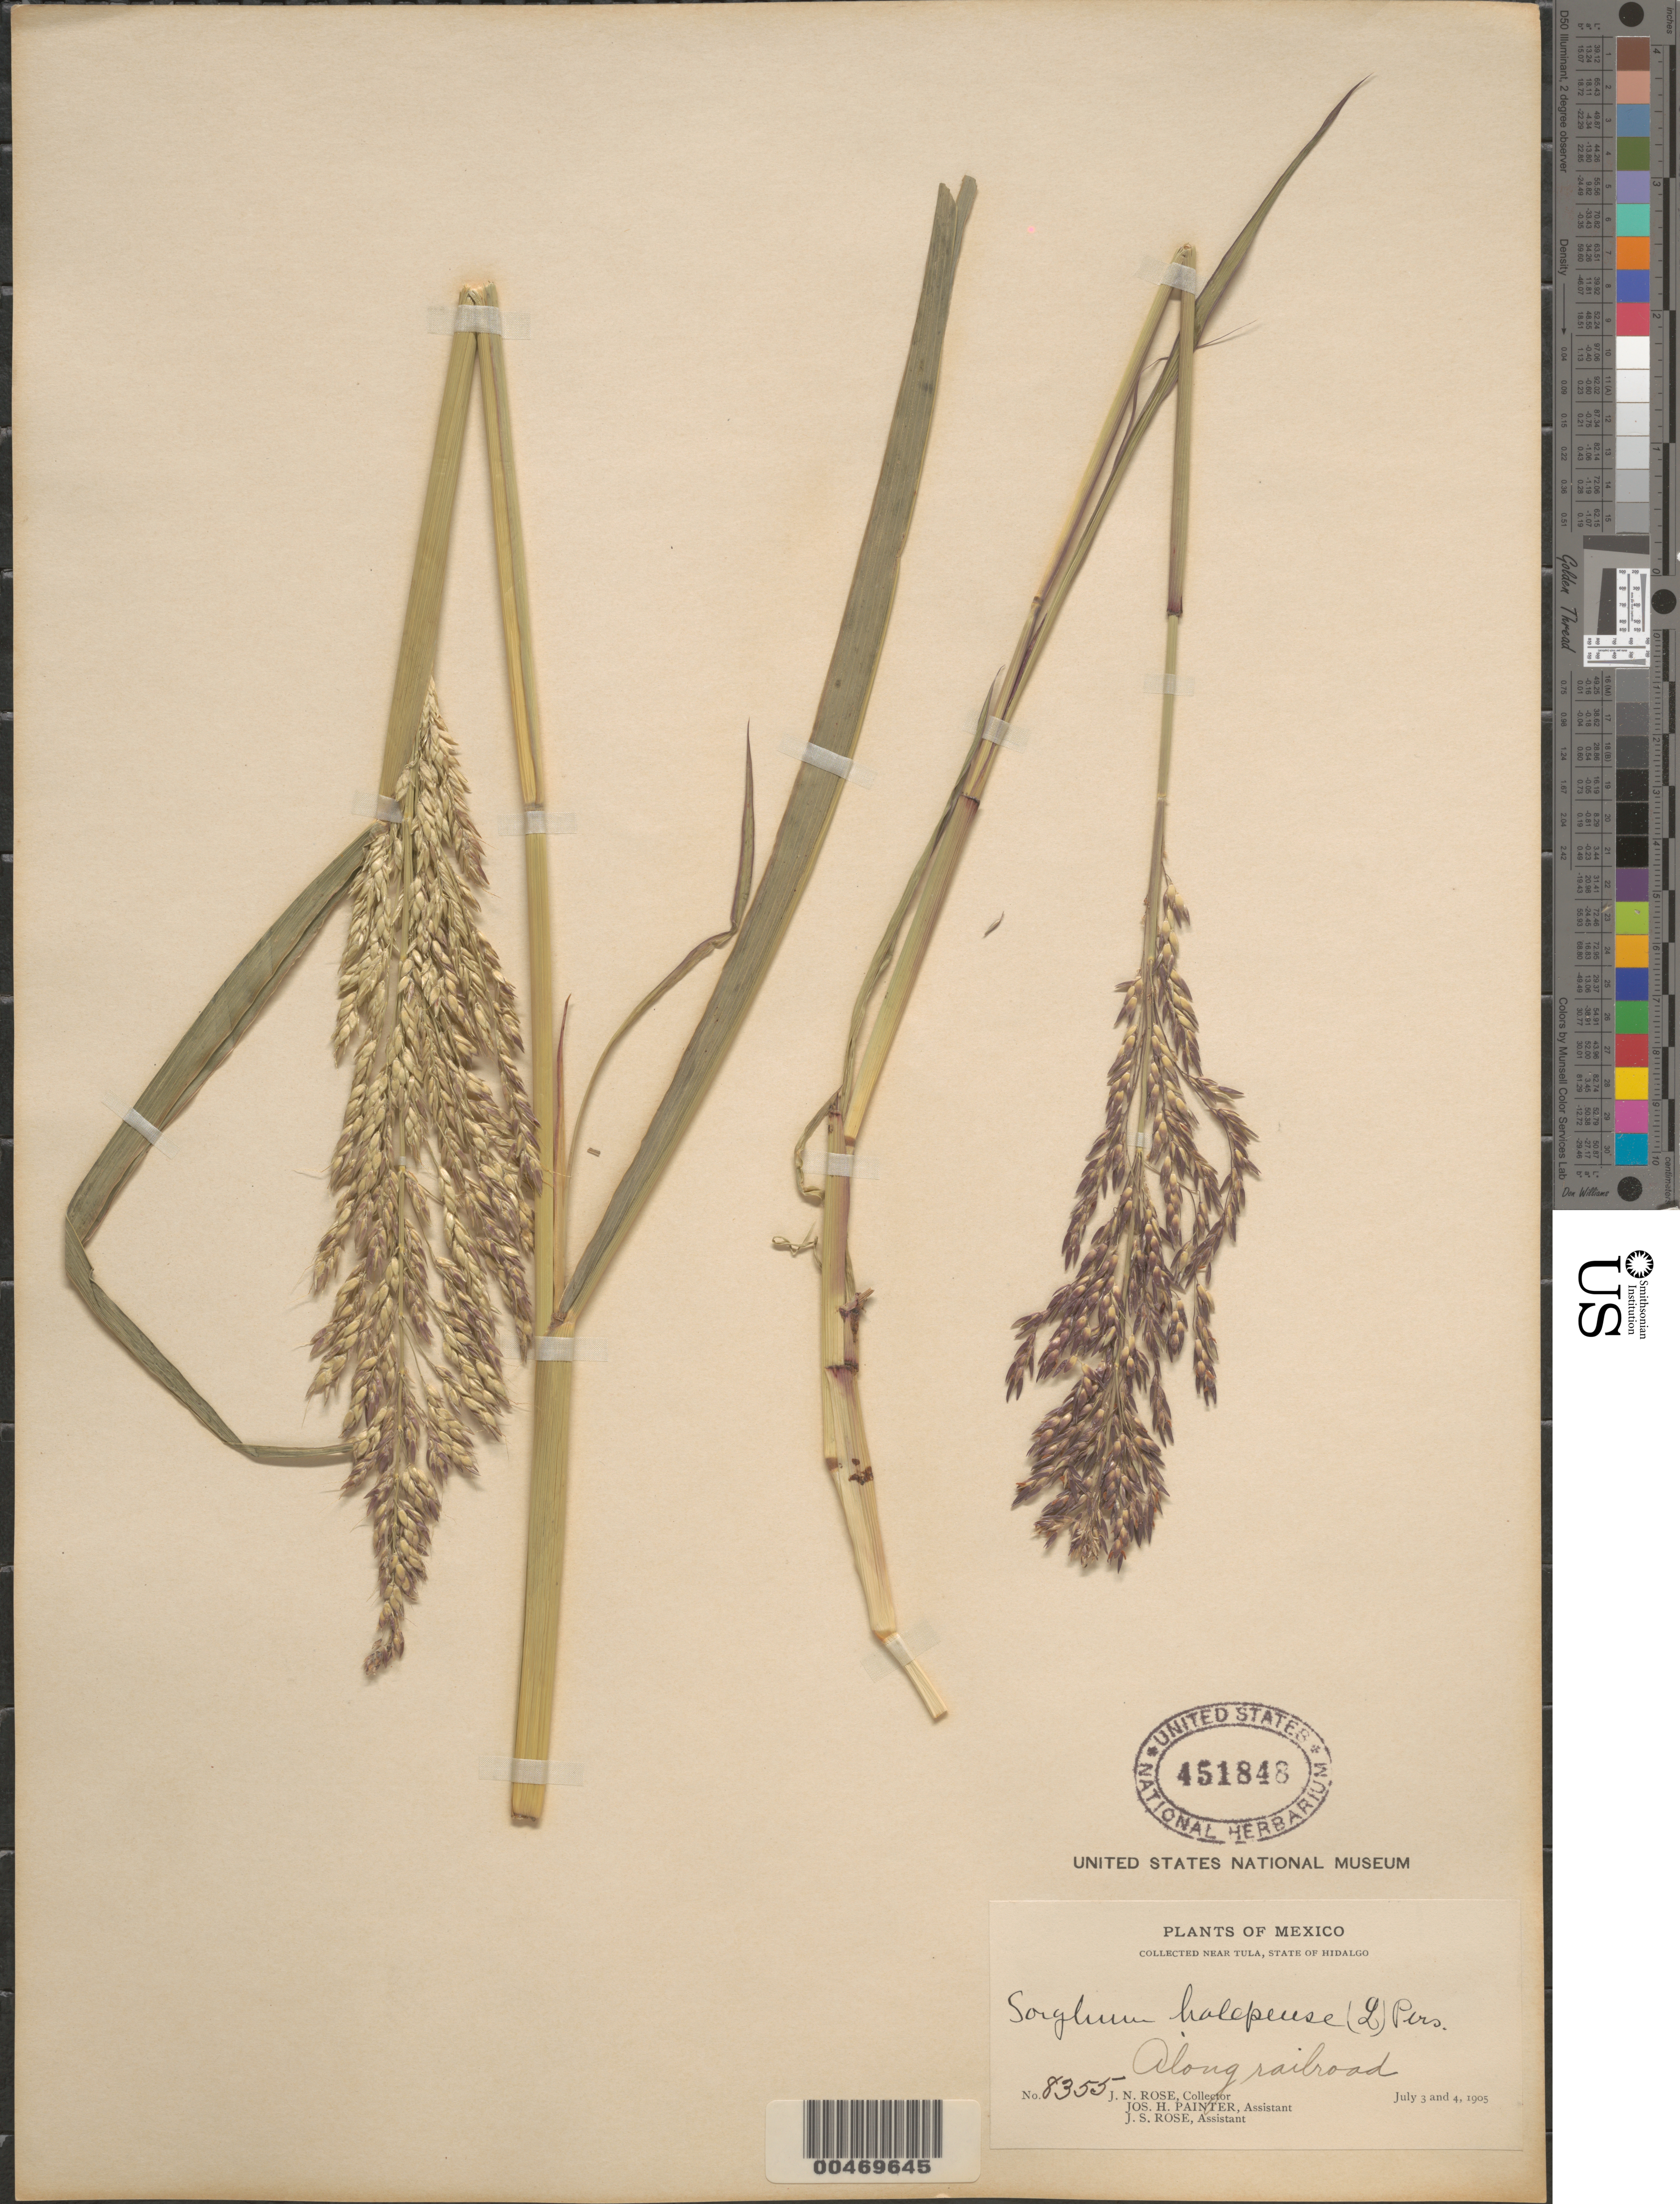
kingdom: Plantae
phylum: Tracheophyta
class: Liliopsida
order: Poales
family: Poaceae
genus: Sorghum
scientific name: Sorghum halepense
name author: (L.) Pers.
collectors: J. N. Rose, J. H. Painter & J. S. Rose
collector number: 8355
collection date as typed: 3 Jul 1905 to 4 Jul 1905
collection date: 1905-07-03/1905-07-04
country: Mexico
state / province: Hidalgo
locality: Near Tula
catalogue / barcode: US 451848